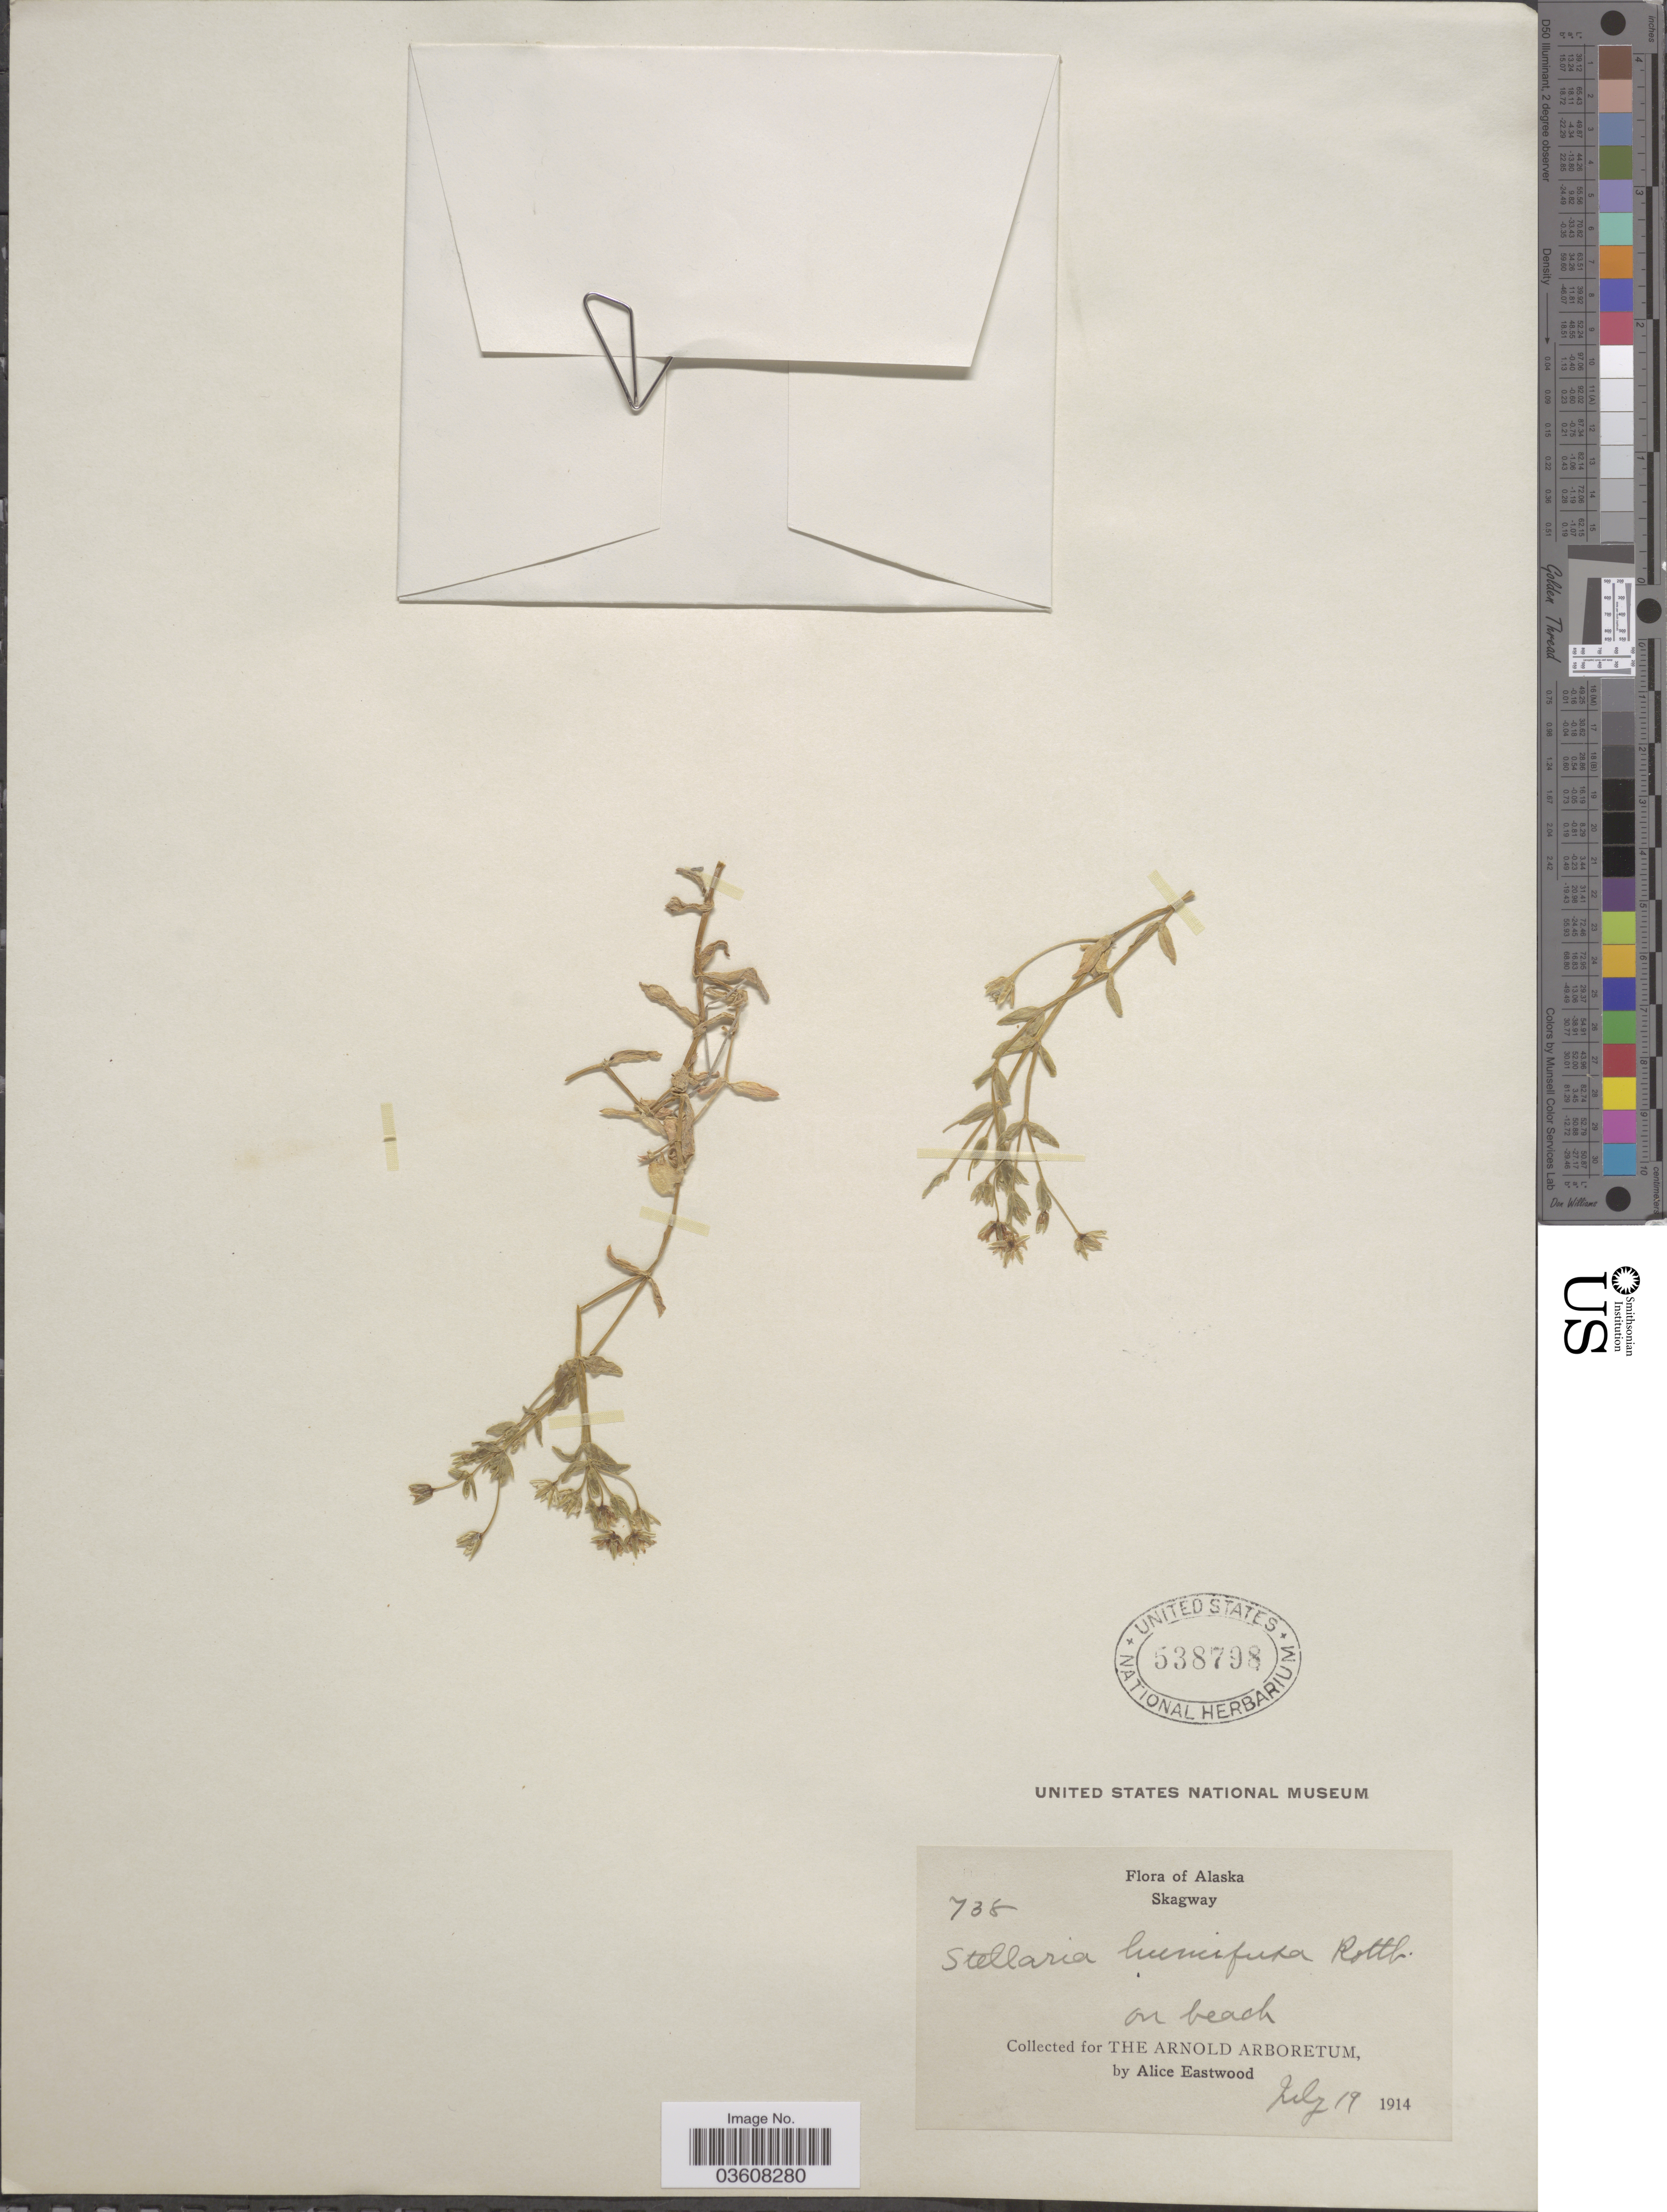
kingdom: Plantae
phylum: Tracheophyta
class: Magnoliopsida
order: Caryophyllales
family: Caryophyllaceae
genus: Stellaria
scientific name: Stellaria humifusa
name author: Rottb.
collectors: A. Eastwood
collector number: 738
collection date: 1914-07-19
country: United States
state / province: Alaska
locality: Skagway. On beach.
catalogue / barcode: US 538798